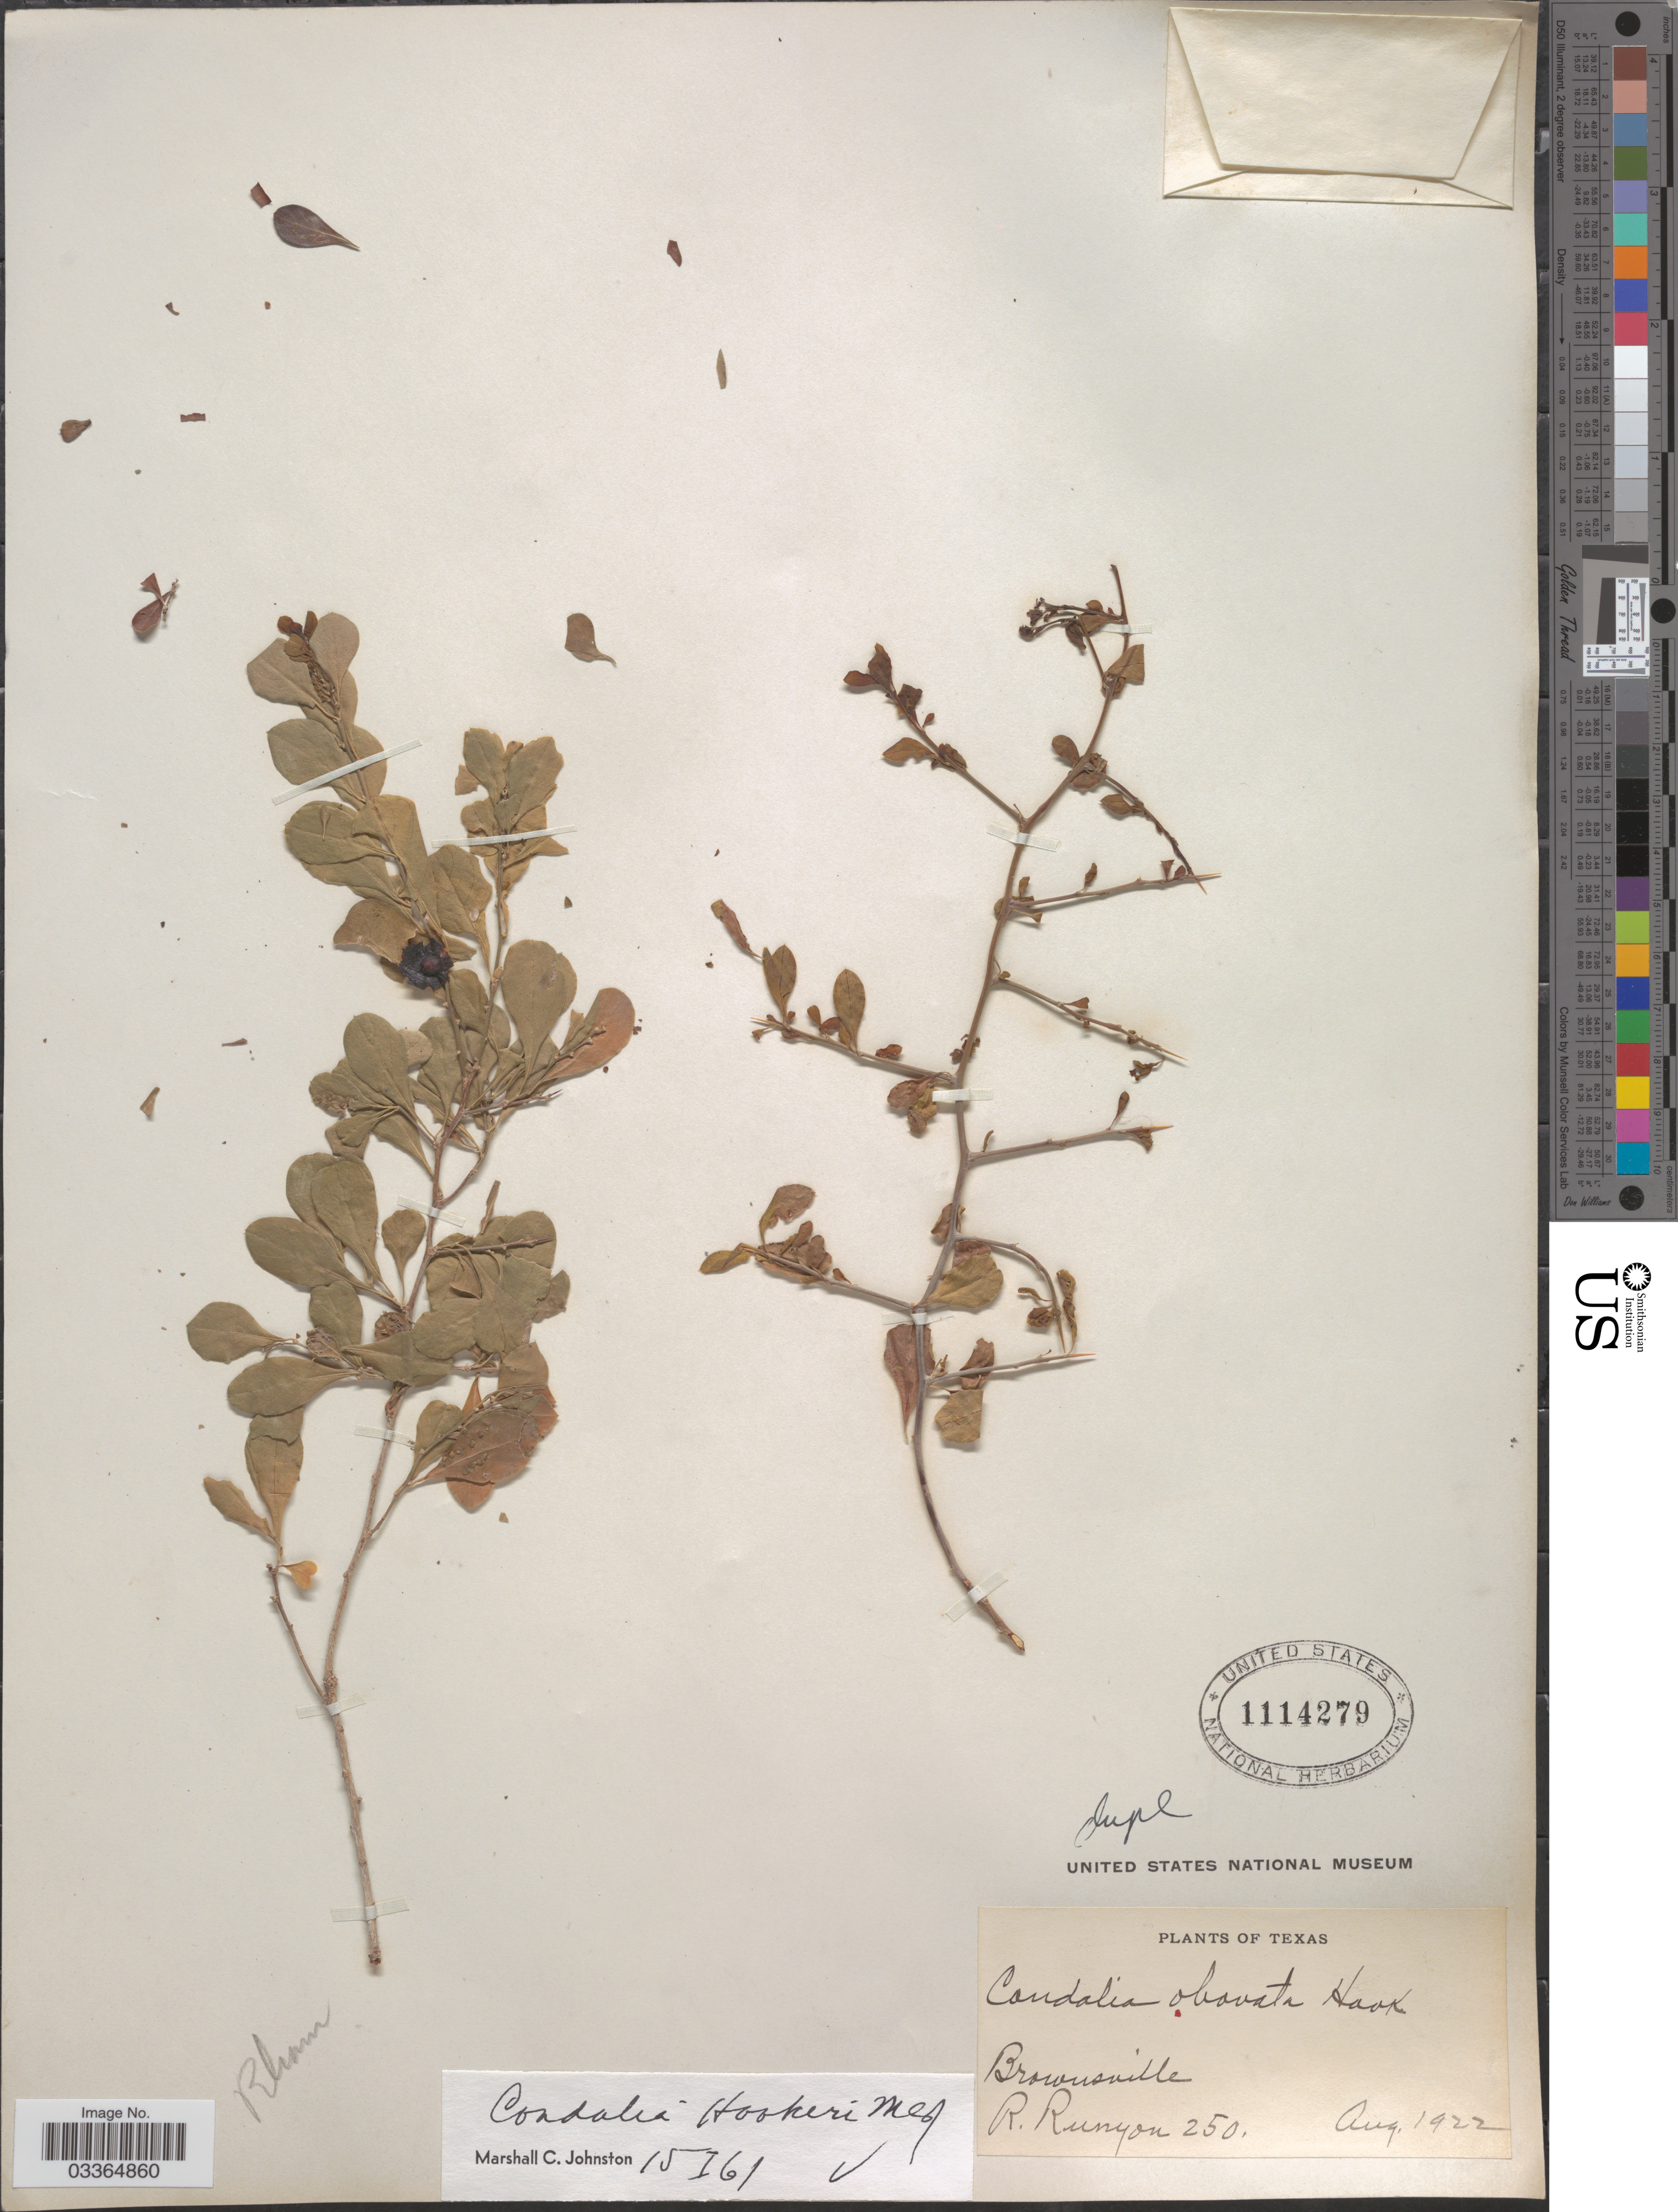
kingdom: Plantae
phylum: Tracheophyta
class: Magnoliopsida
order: Rosales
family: Rhamnaceae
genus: Condalia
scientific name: Condalia hookeri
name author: M.C. Johnst.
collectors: R. Runyon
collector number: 250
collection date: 1922-08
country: United States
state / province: Texas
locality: Brownsville.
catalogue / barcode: US 1114279